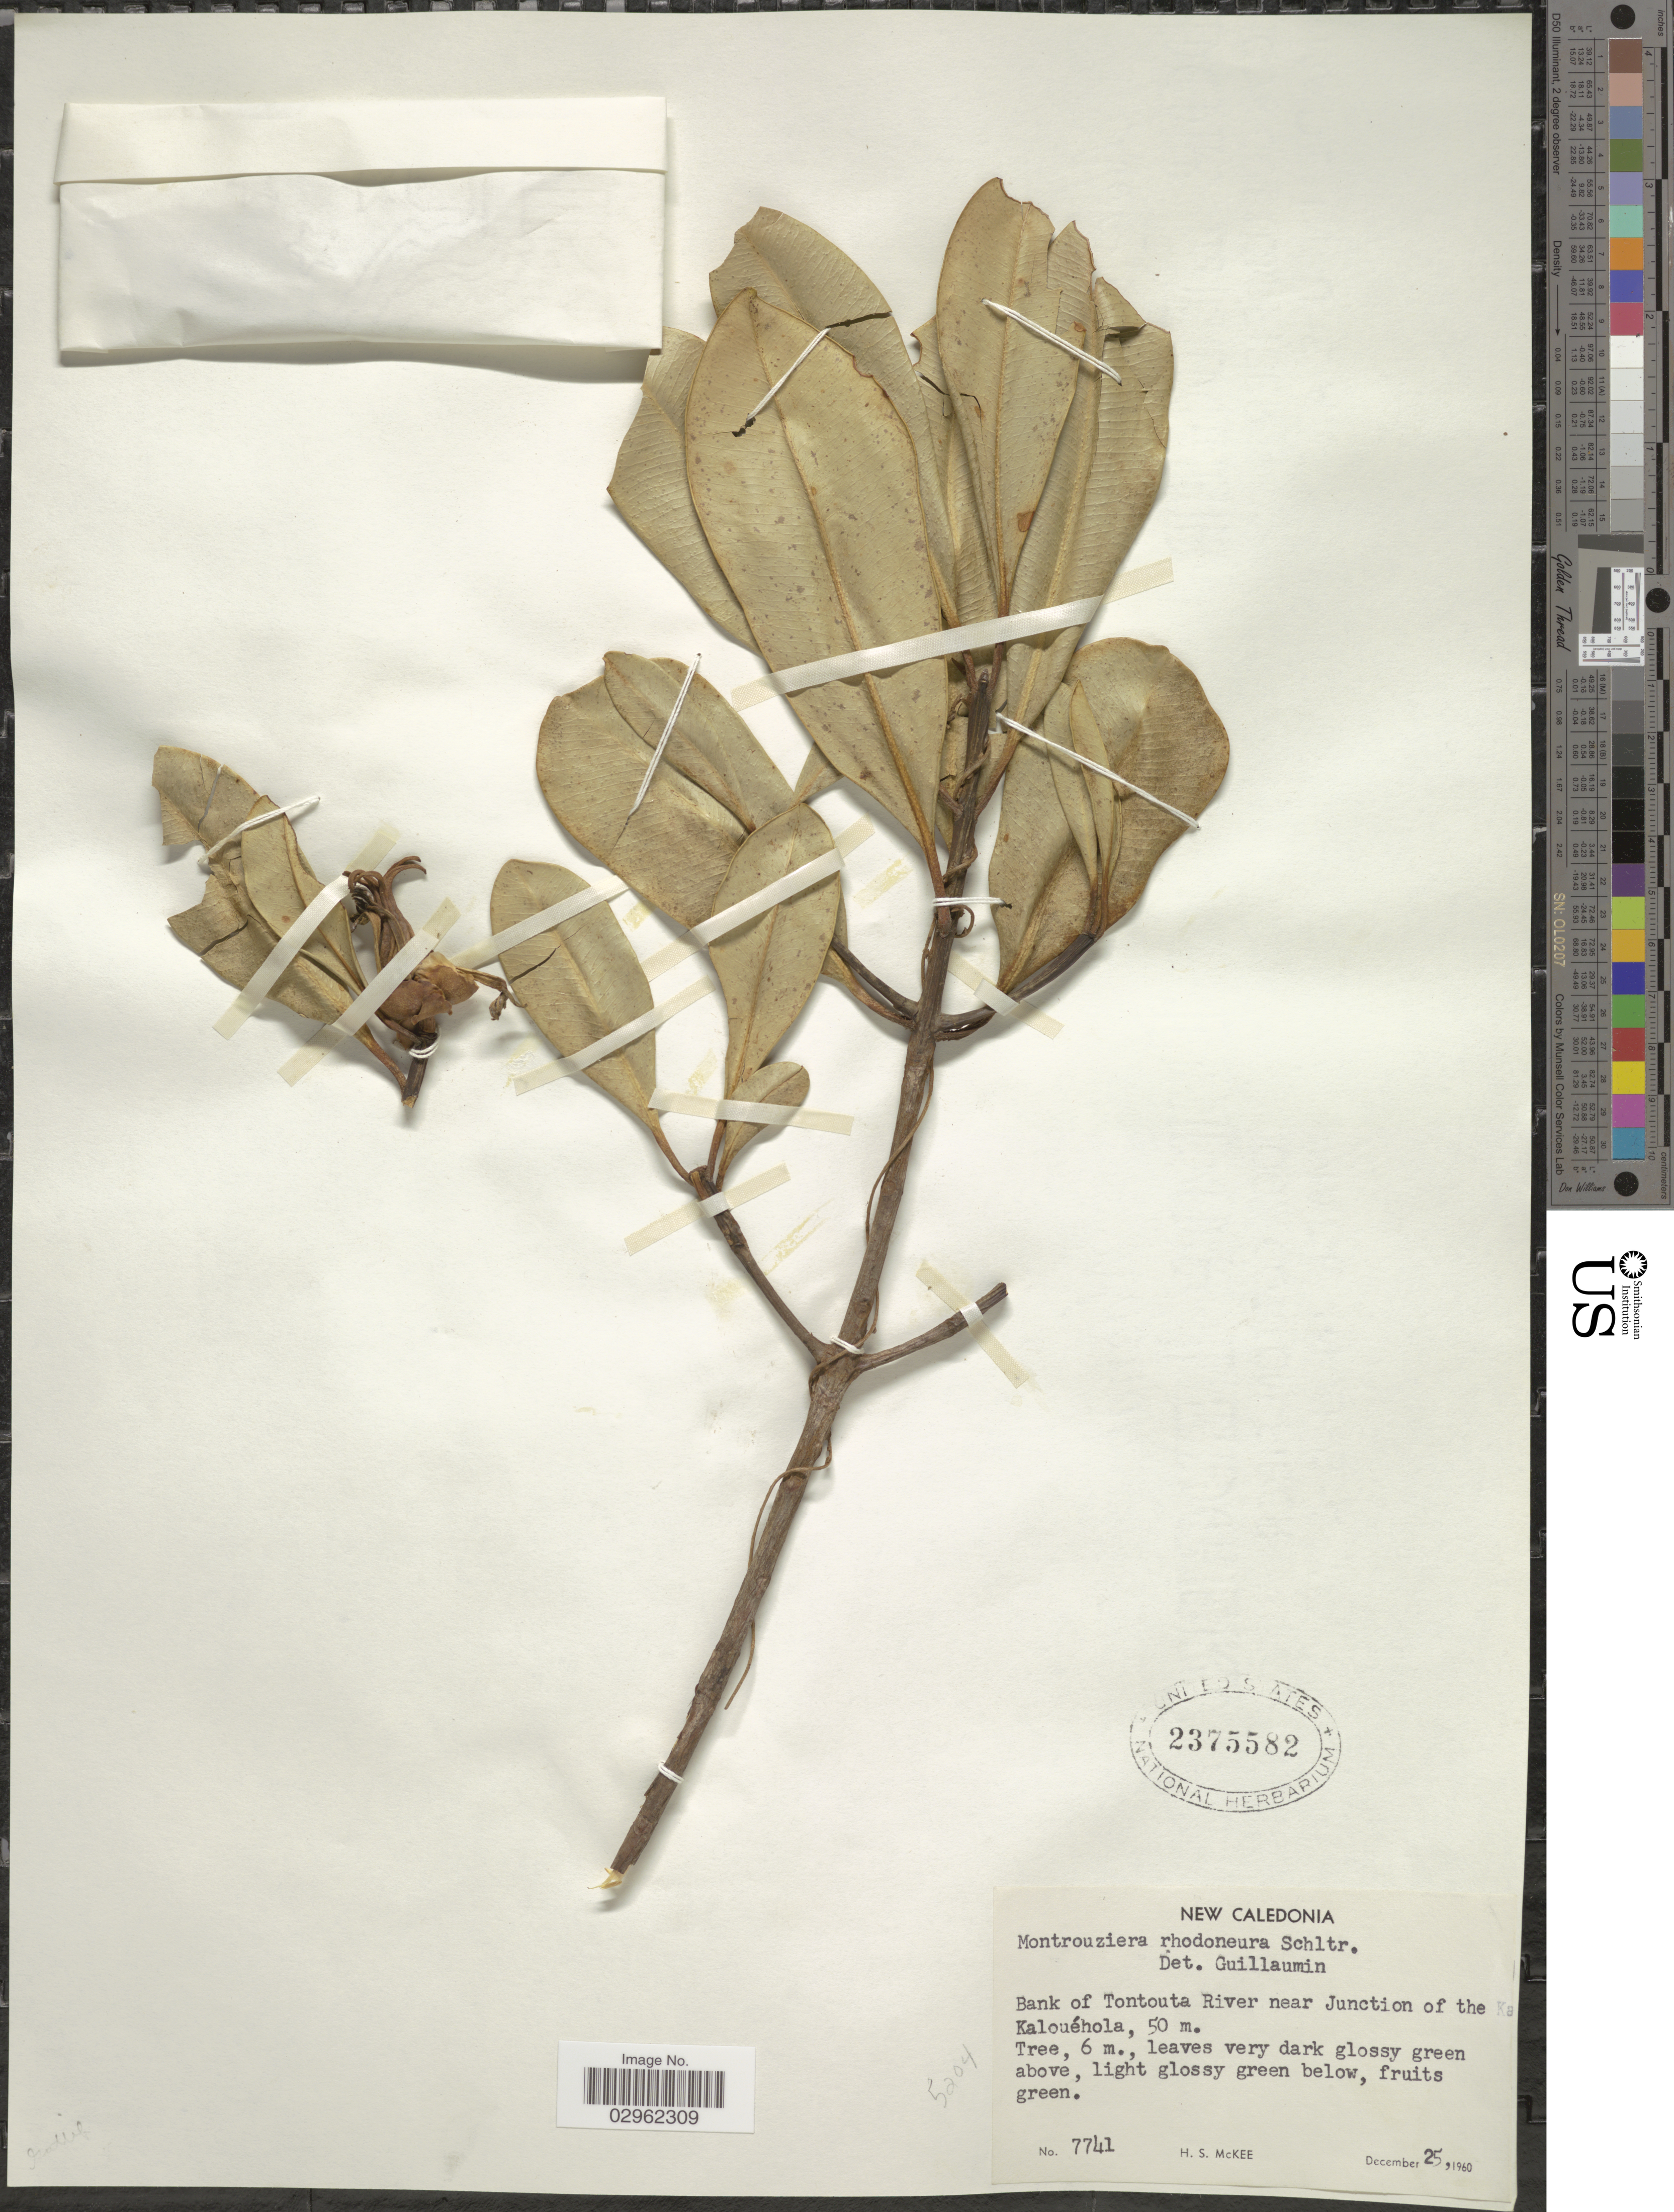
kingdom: Plantae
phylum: Tracheophyta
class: Magnoliopsida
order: Malpighiales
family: Clusiaceae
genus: Montrouziera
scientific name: Montrouziera rhodoneura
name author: Schltr.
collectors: H. S. McKee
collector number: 7741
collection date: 1960-12-25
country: New Caledonia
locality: Bank of Tontouta River near Junction of the Kalouéhola.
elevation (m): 50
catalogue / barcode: US 2375582